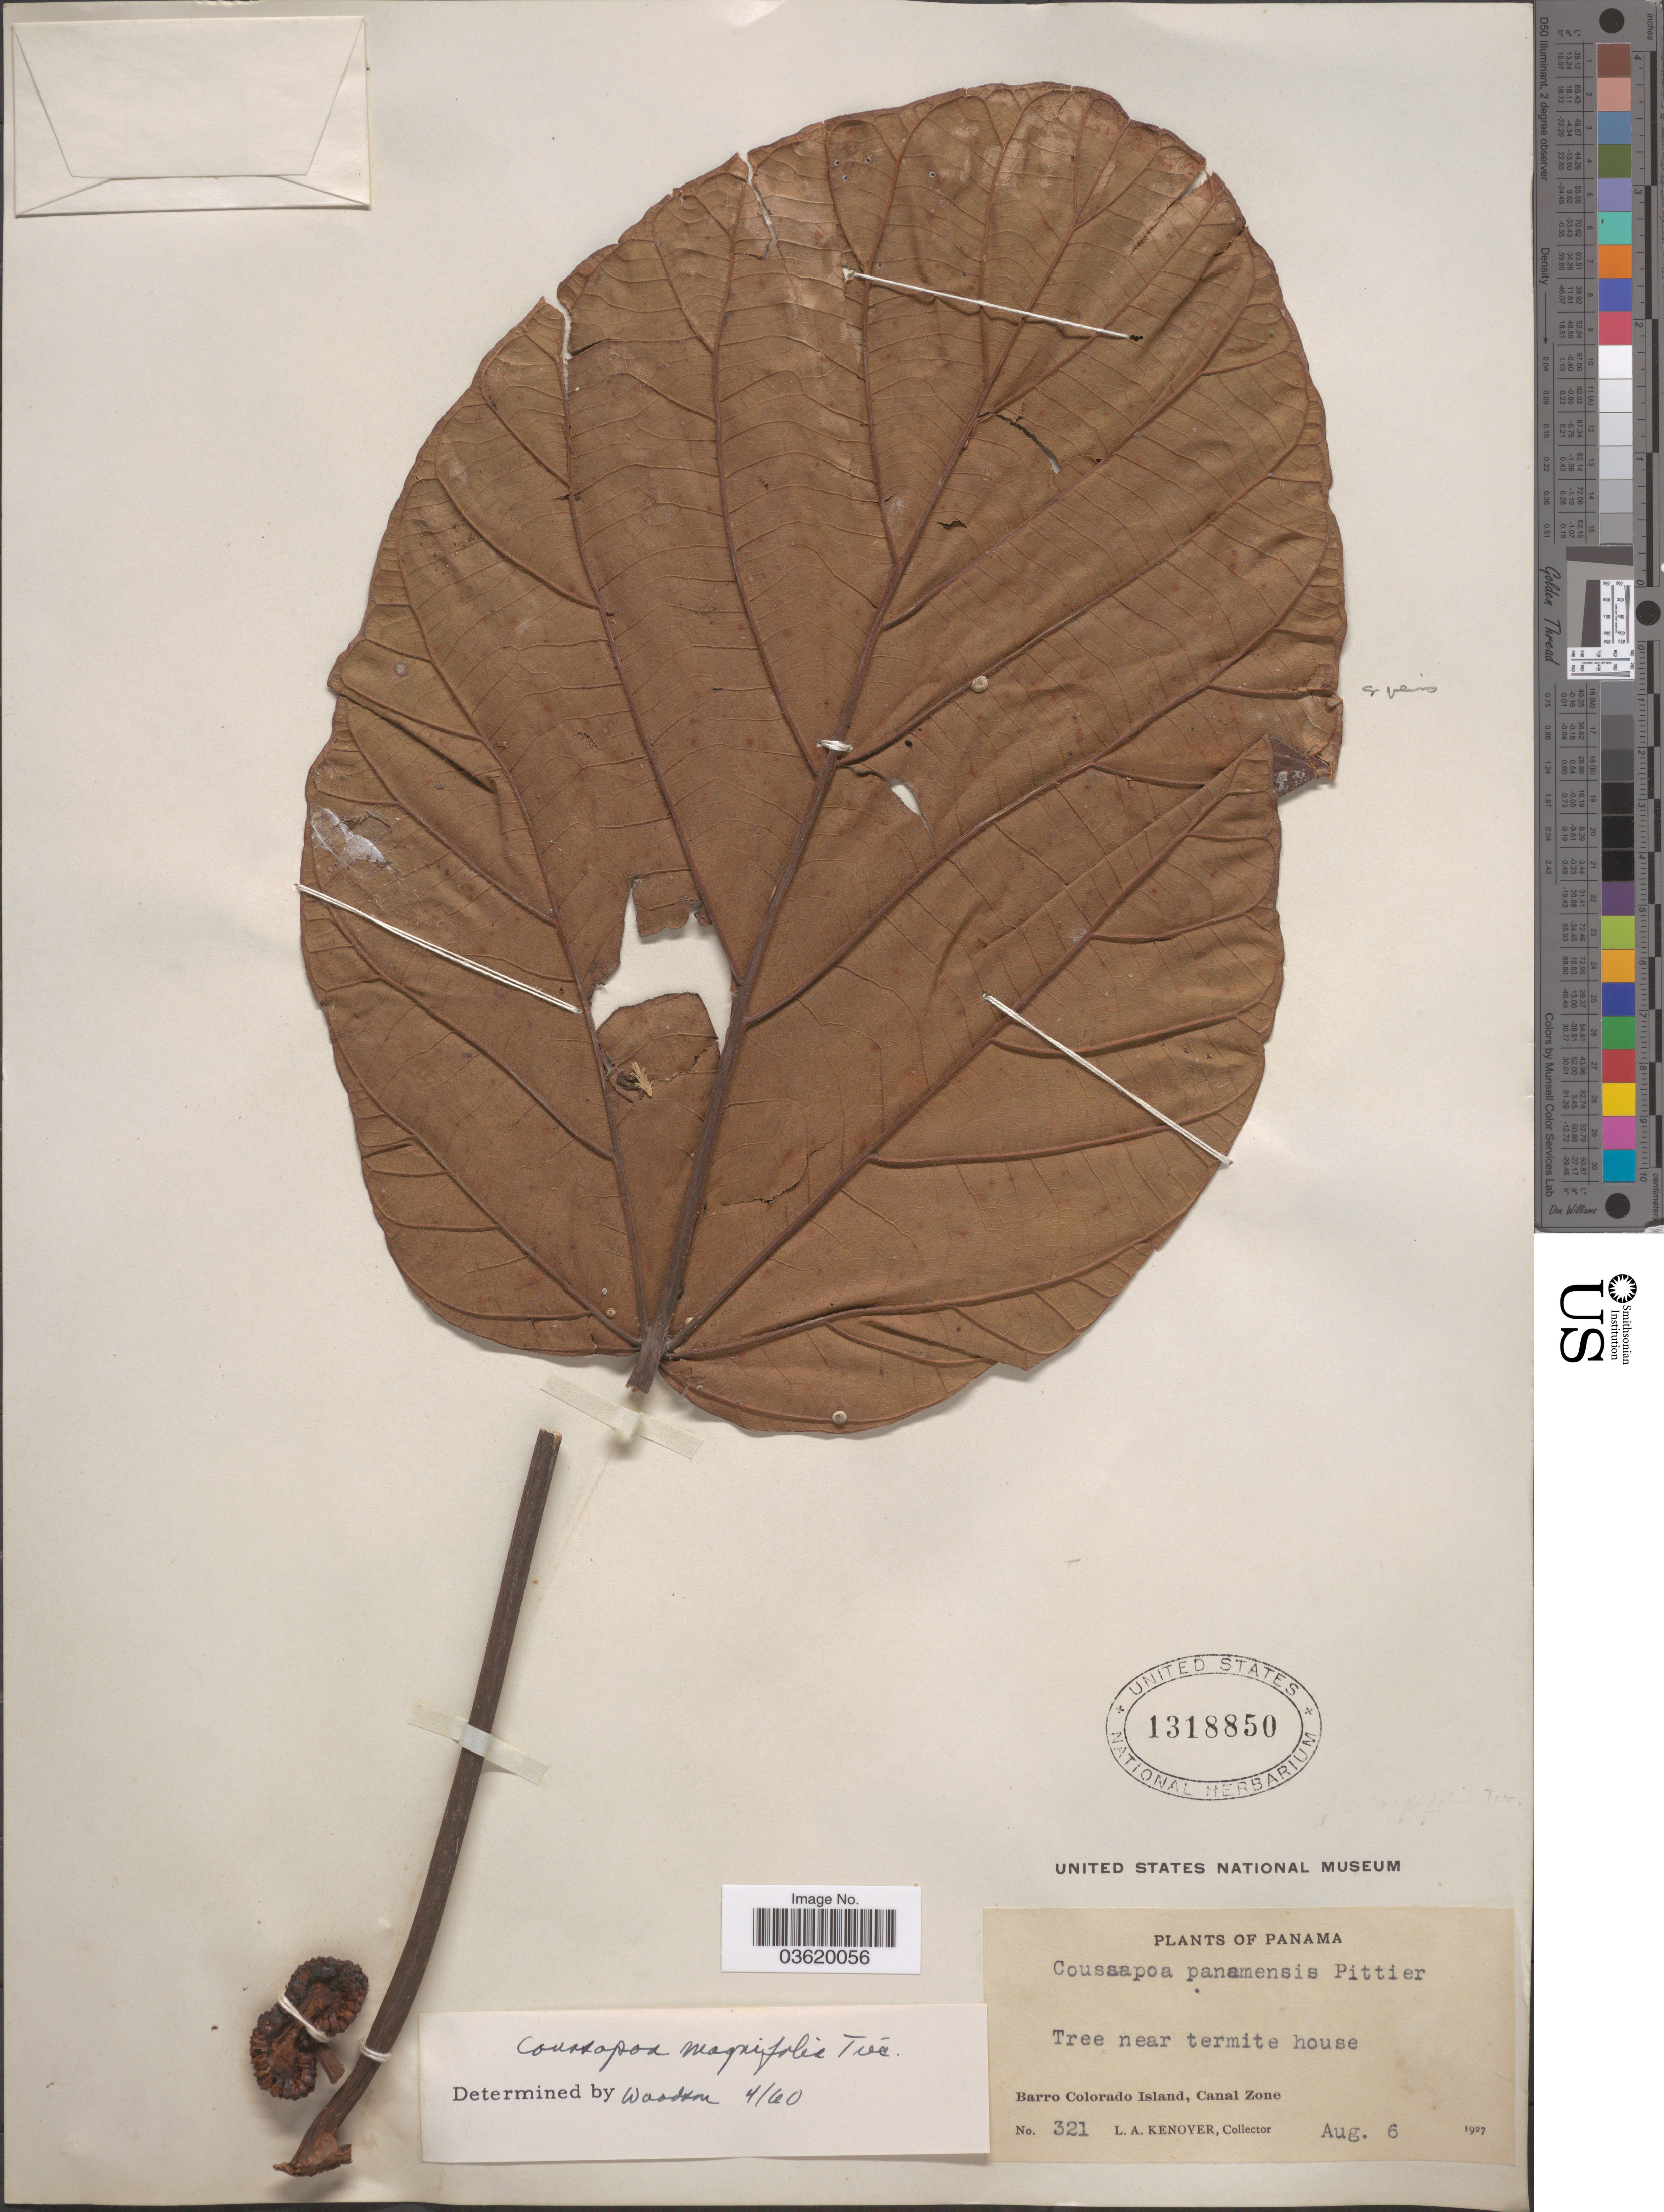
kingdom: Plantae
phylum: Tracheophyta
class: Magnoliopsida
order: Rosales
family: Urticaceae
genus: Coussapoa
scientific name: Coussapoa asperifolia subsp. magnifolia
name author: (Trécul) Akkermans & C.C. Berg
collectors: L. A. Kenoyer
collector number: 321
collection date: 1927-08-06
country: Panama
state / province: Panamá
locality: Barro Colorado Island, Canal Zone.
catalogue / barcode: US 1318850